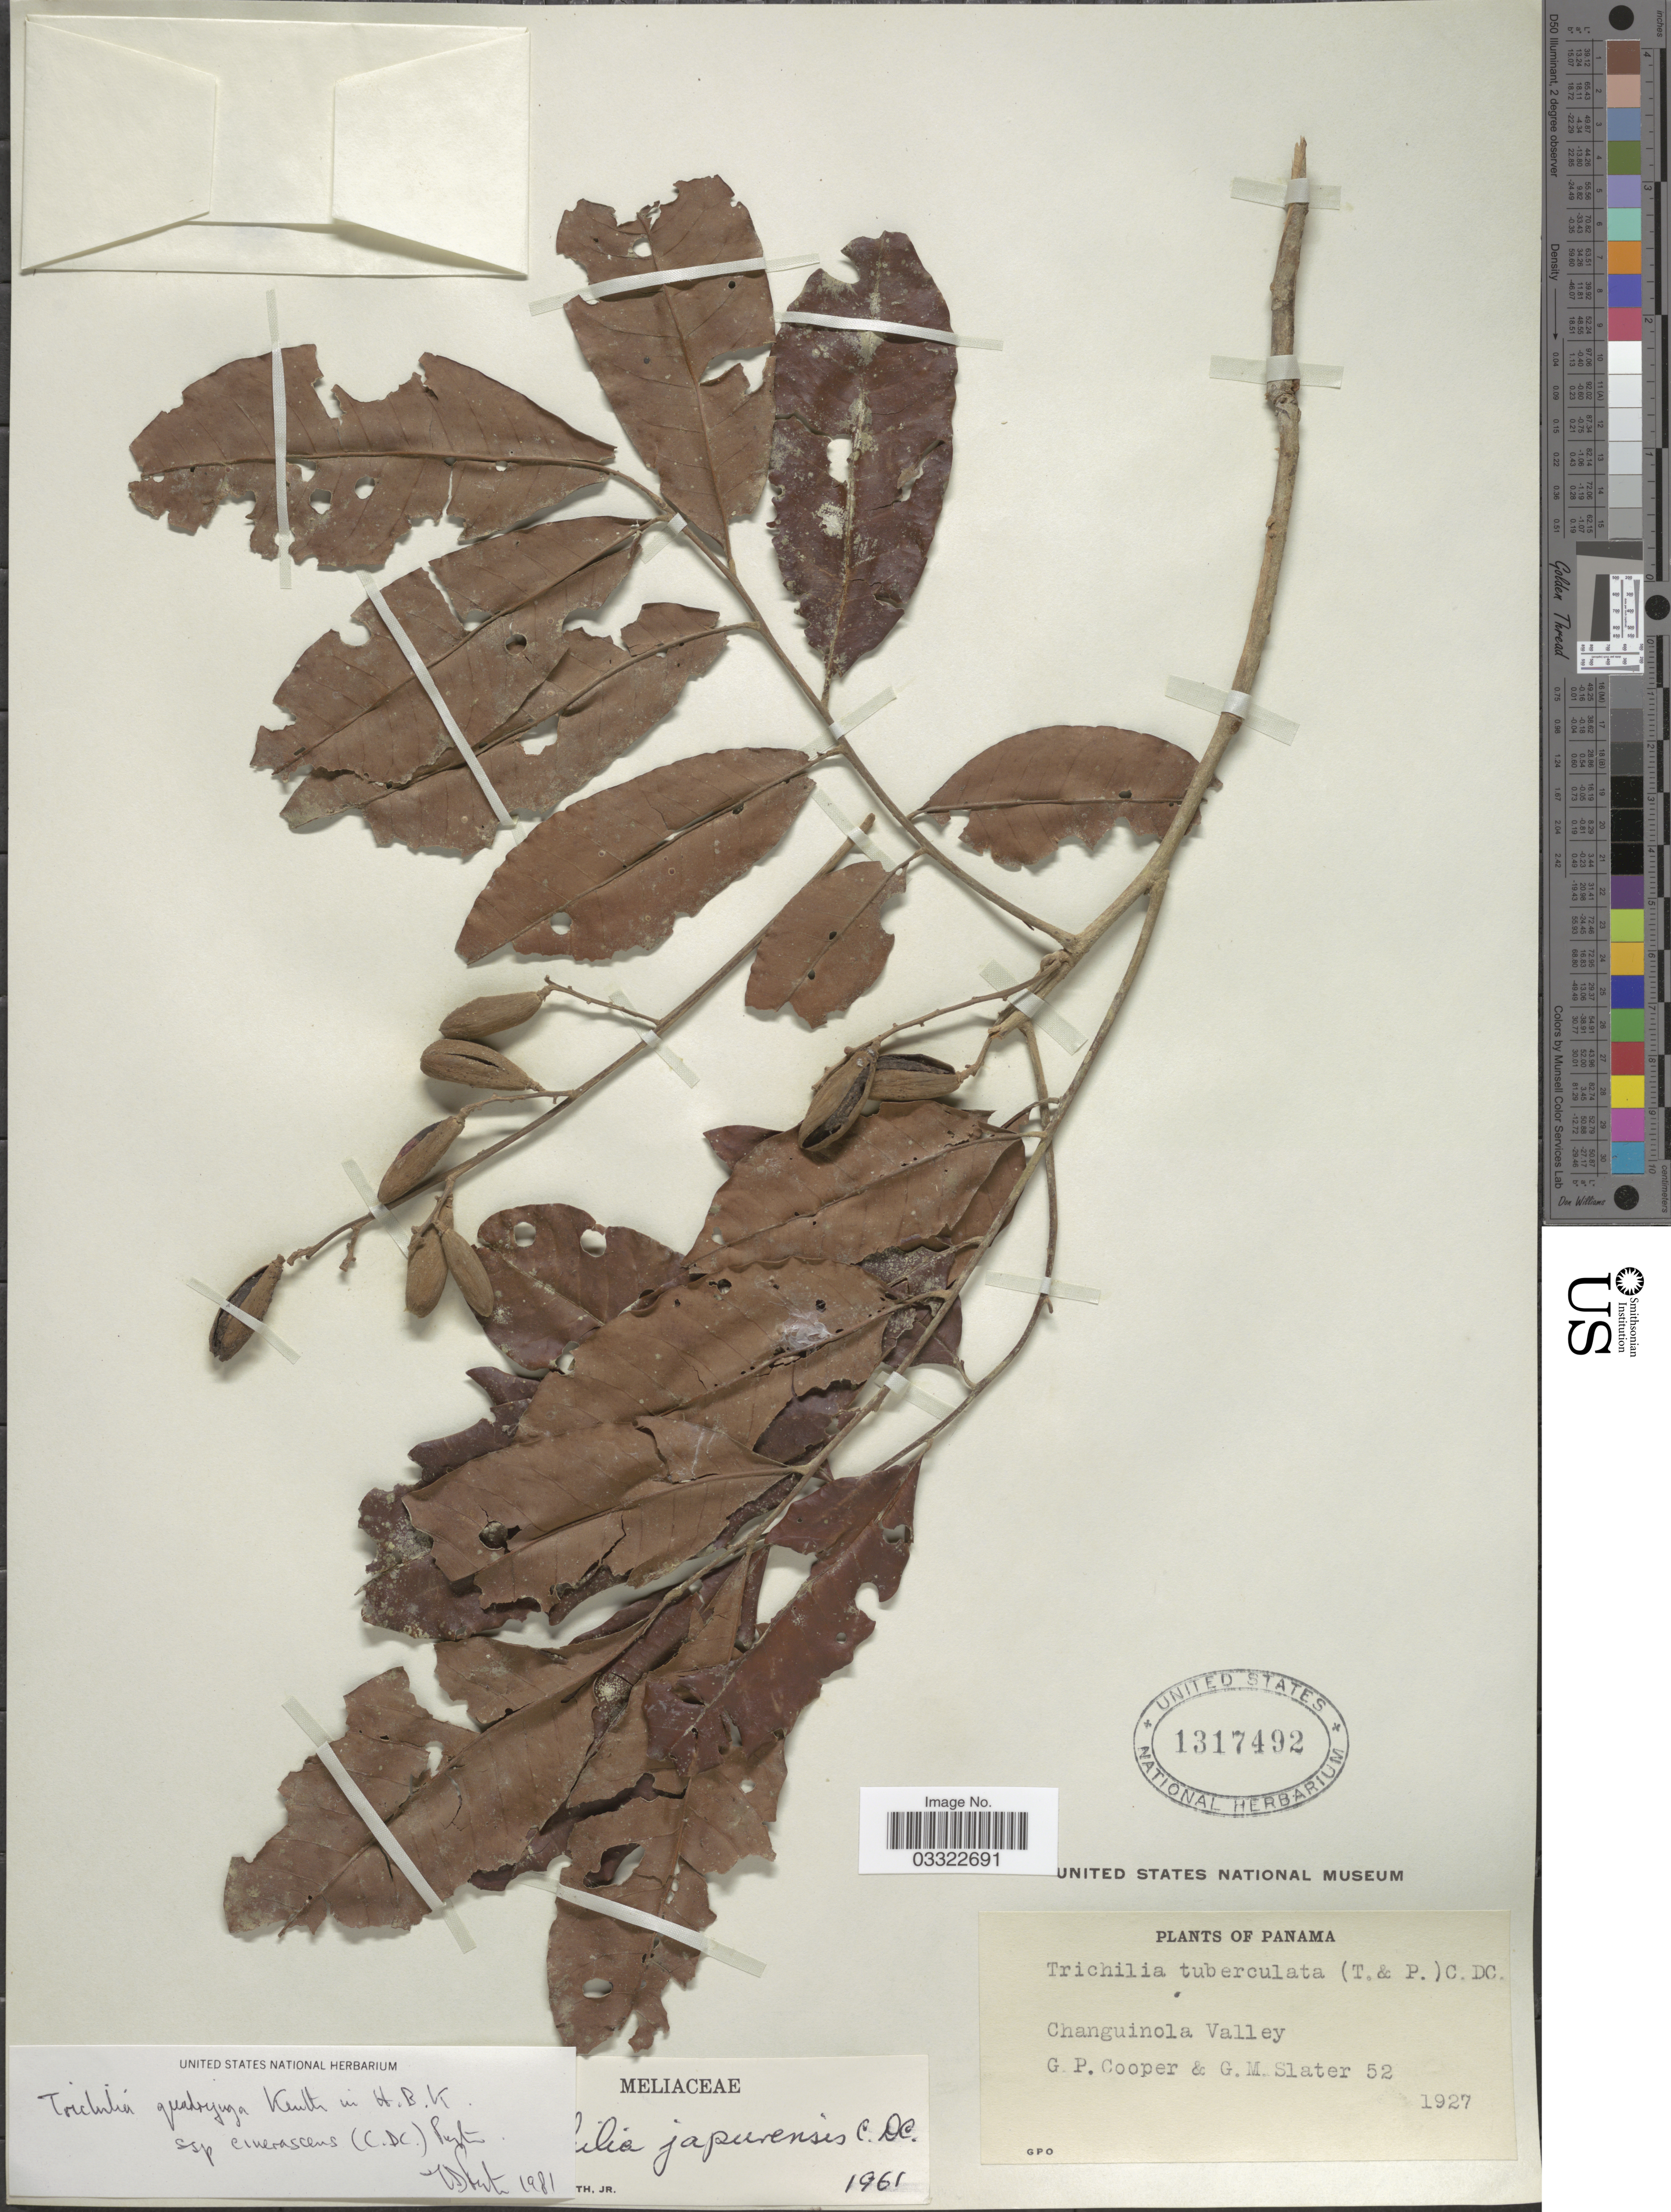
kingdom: Plantae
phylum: Tracheophyta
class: Magnoliopsida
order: Sapindales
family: Meliaceae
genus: Trichilia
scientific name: Trichilia quadrijuga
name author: Kunth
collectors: G. Cooper & G. Slater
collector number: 52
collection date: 1927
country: Panama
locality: Changuinola Valley.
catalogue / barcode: US 1317492